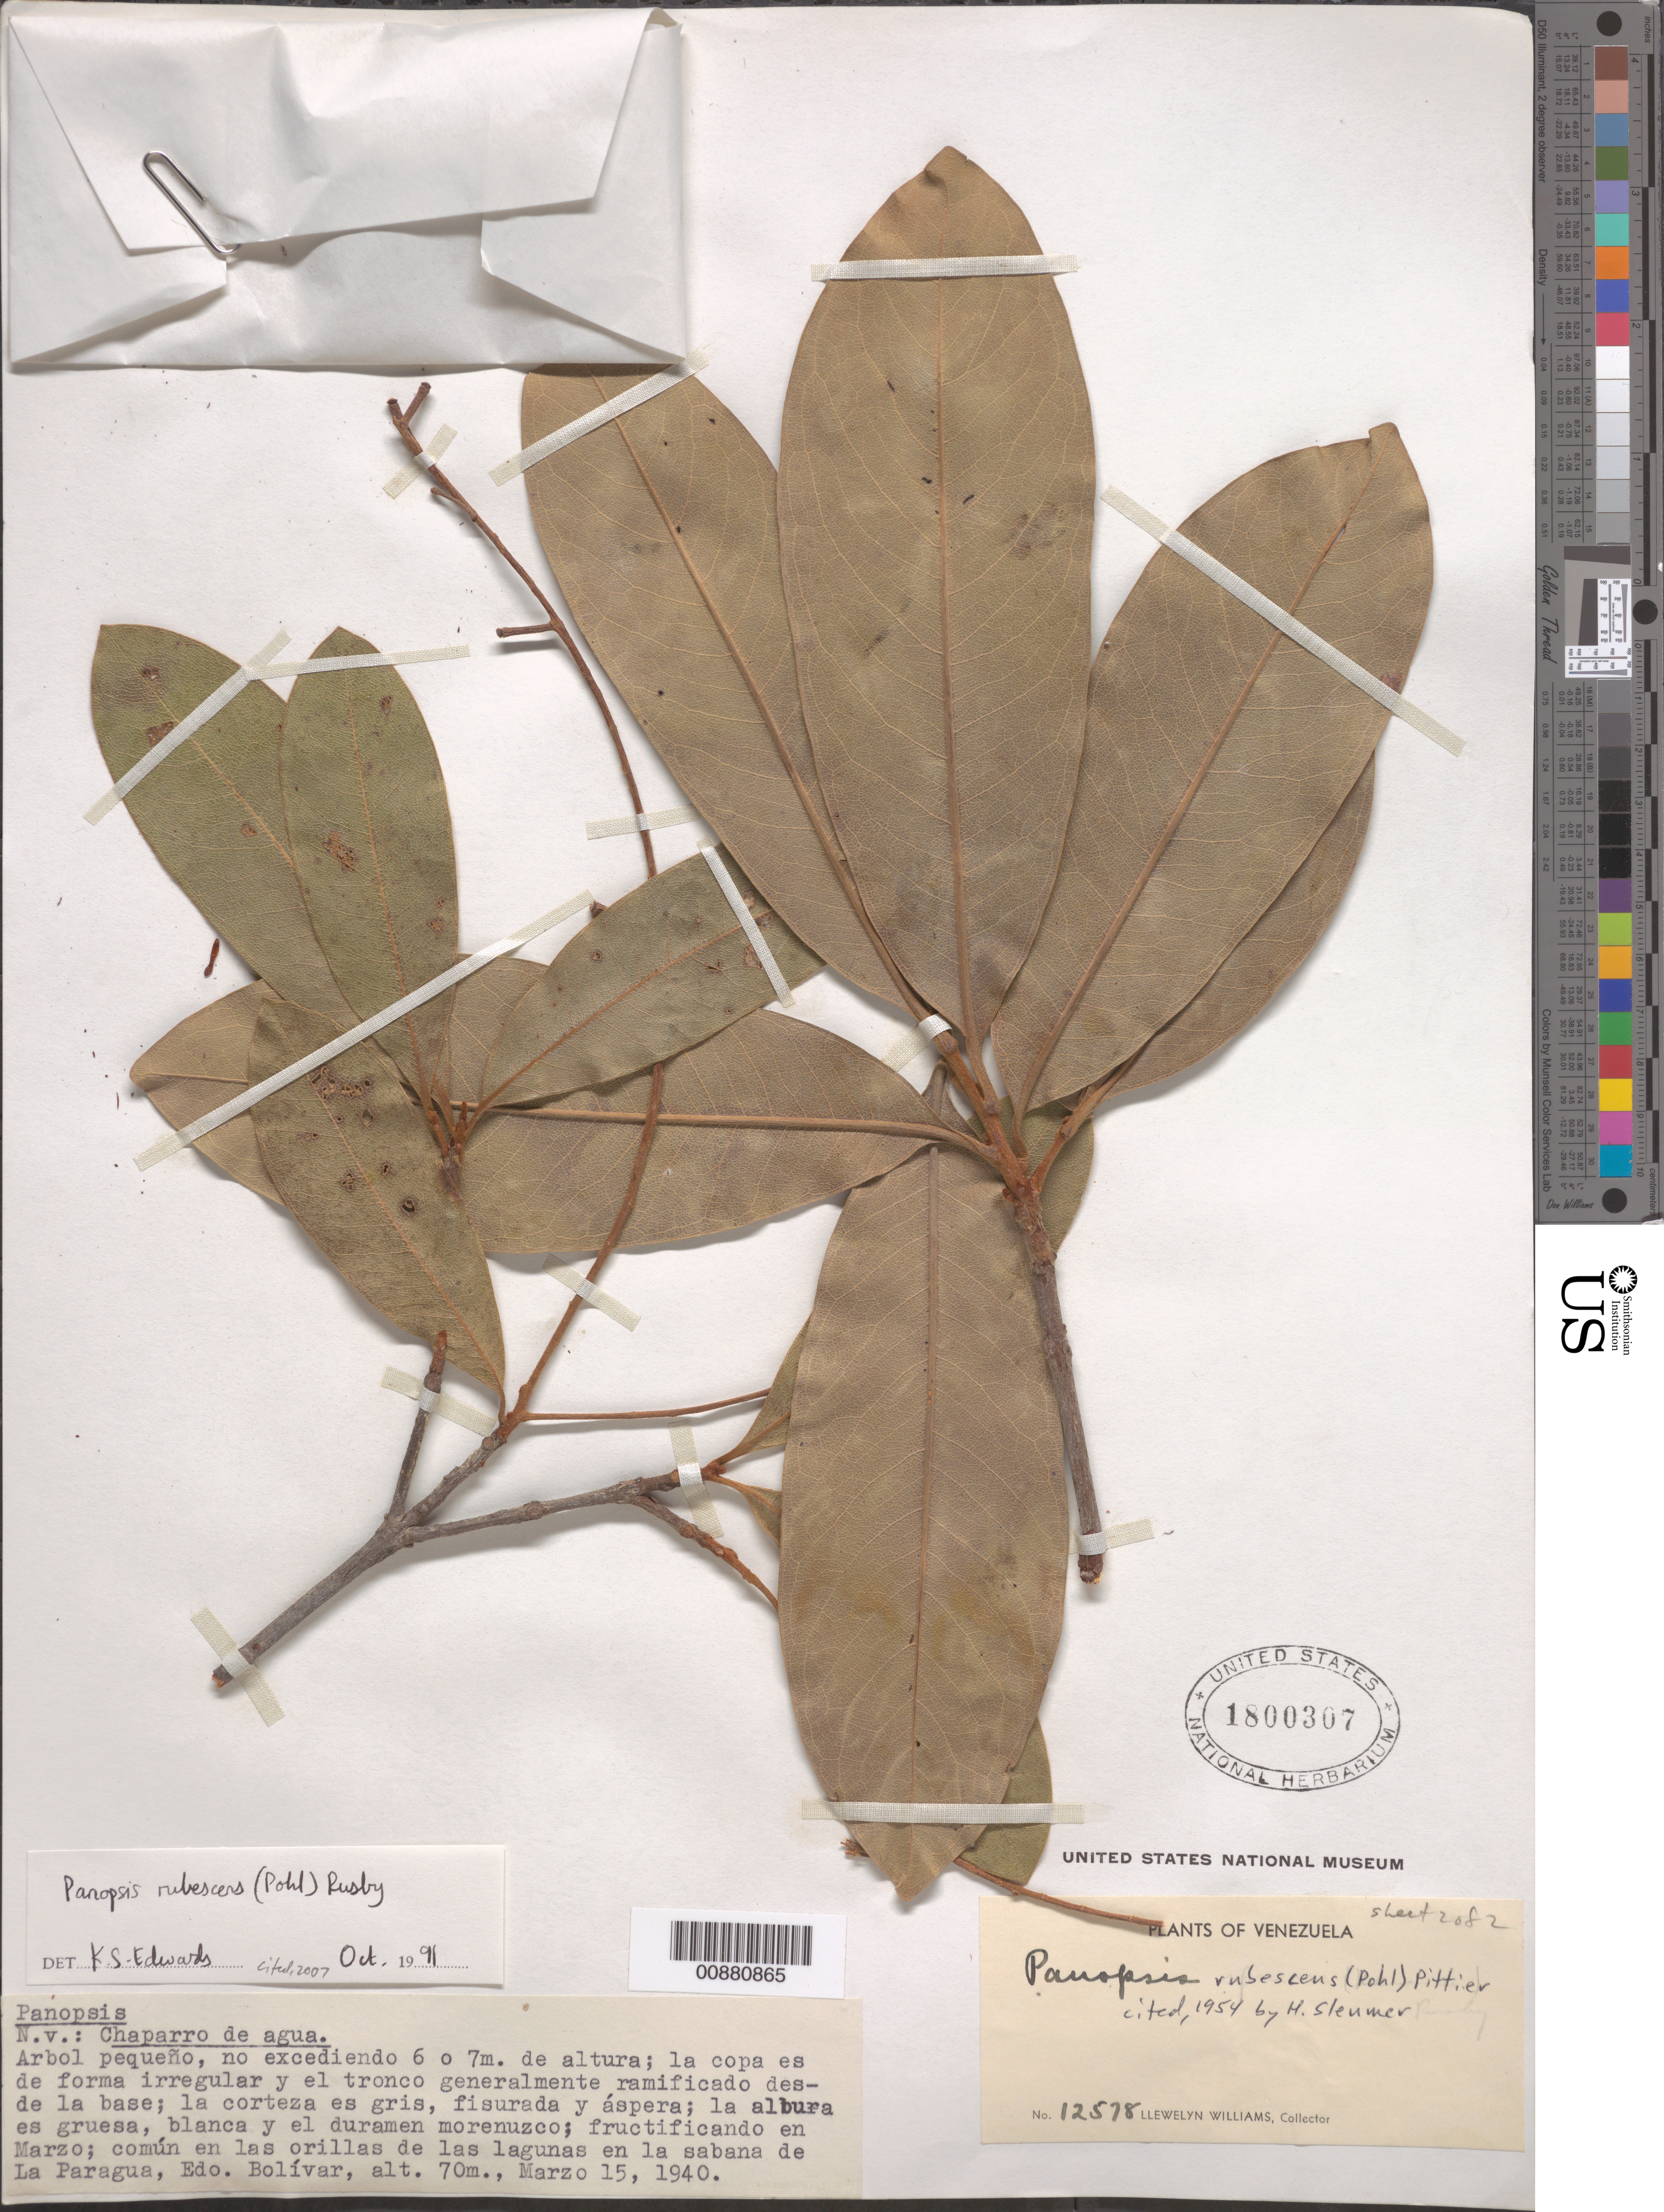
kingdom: Plantae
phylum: Tracheophyta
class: Magnoliopsida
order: Proteales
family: Proteaceae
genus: Panopsis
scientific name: Panopsis rubescens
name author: (Pohl) Pittier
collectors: Ll. Williams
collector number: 12578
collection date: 1940-03-15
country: Venezuela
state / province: Bolivar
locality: En Marzo; común en las orillas de las lagunas en la sabana de La Paragua, Edo. Bolívar.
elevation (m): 70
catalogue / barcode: US 1800307